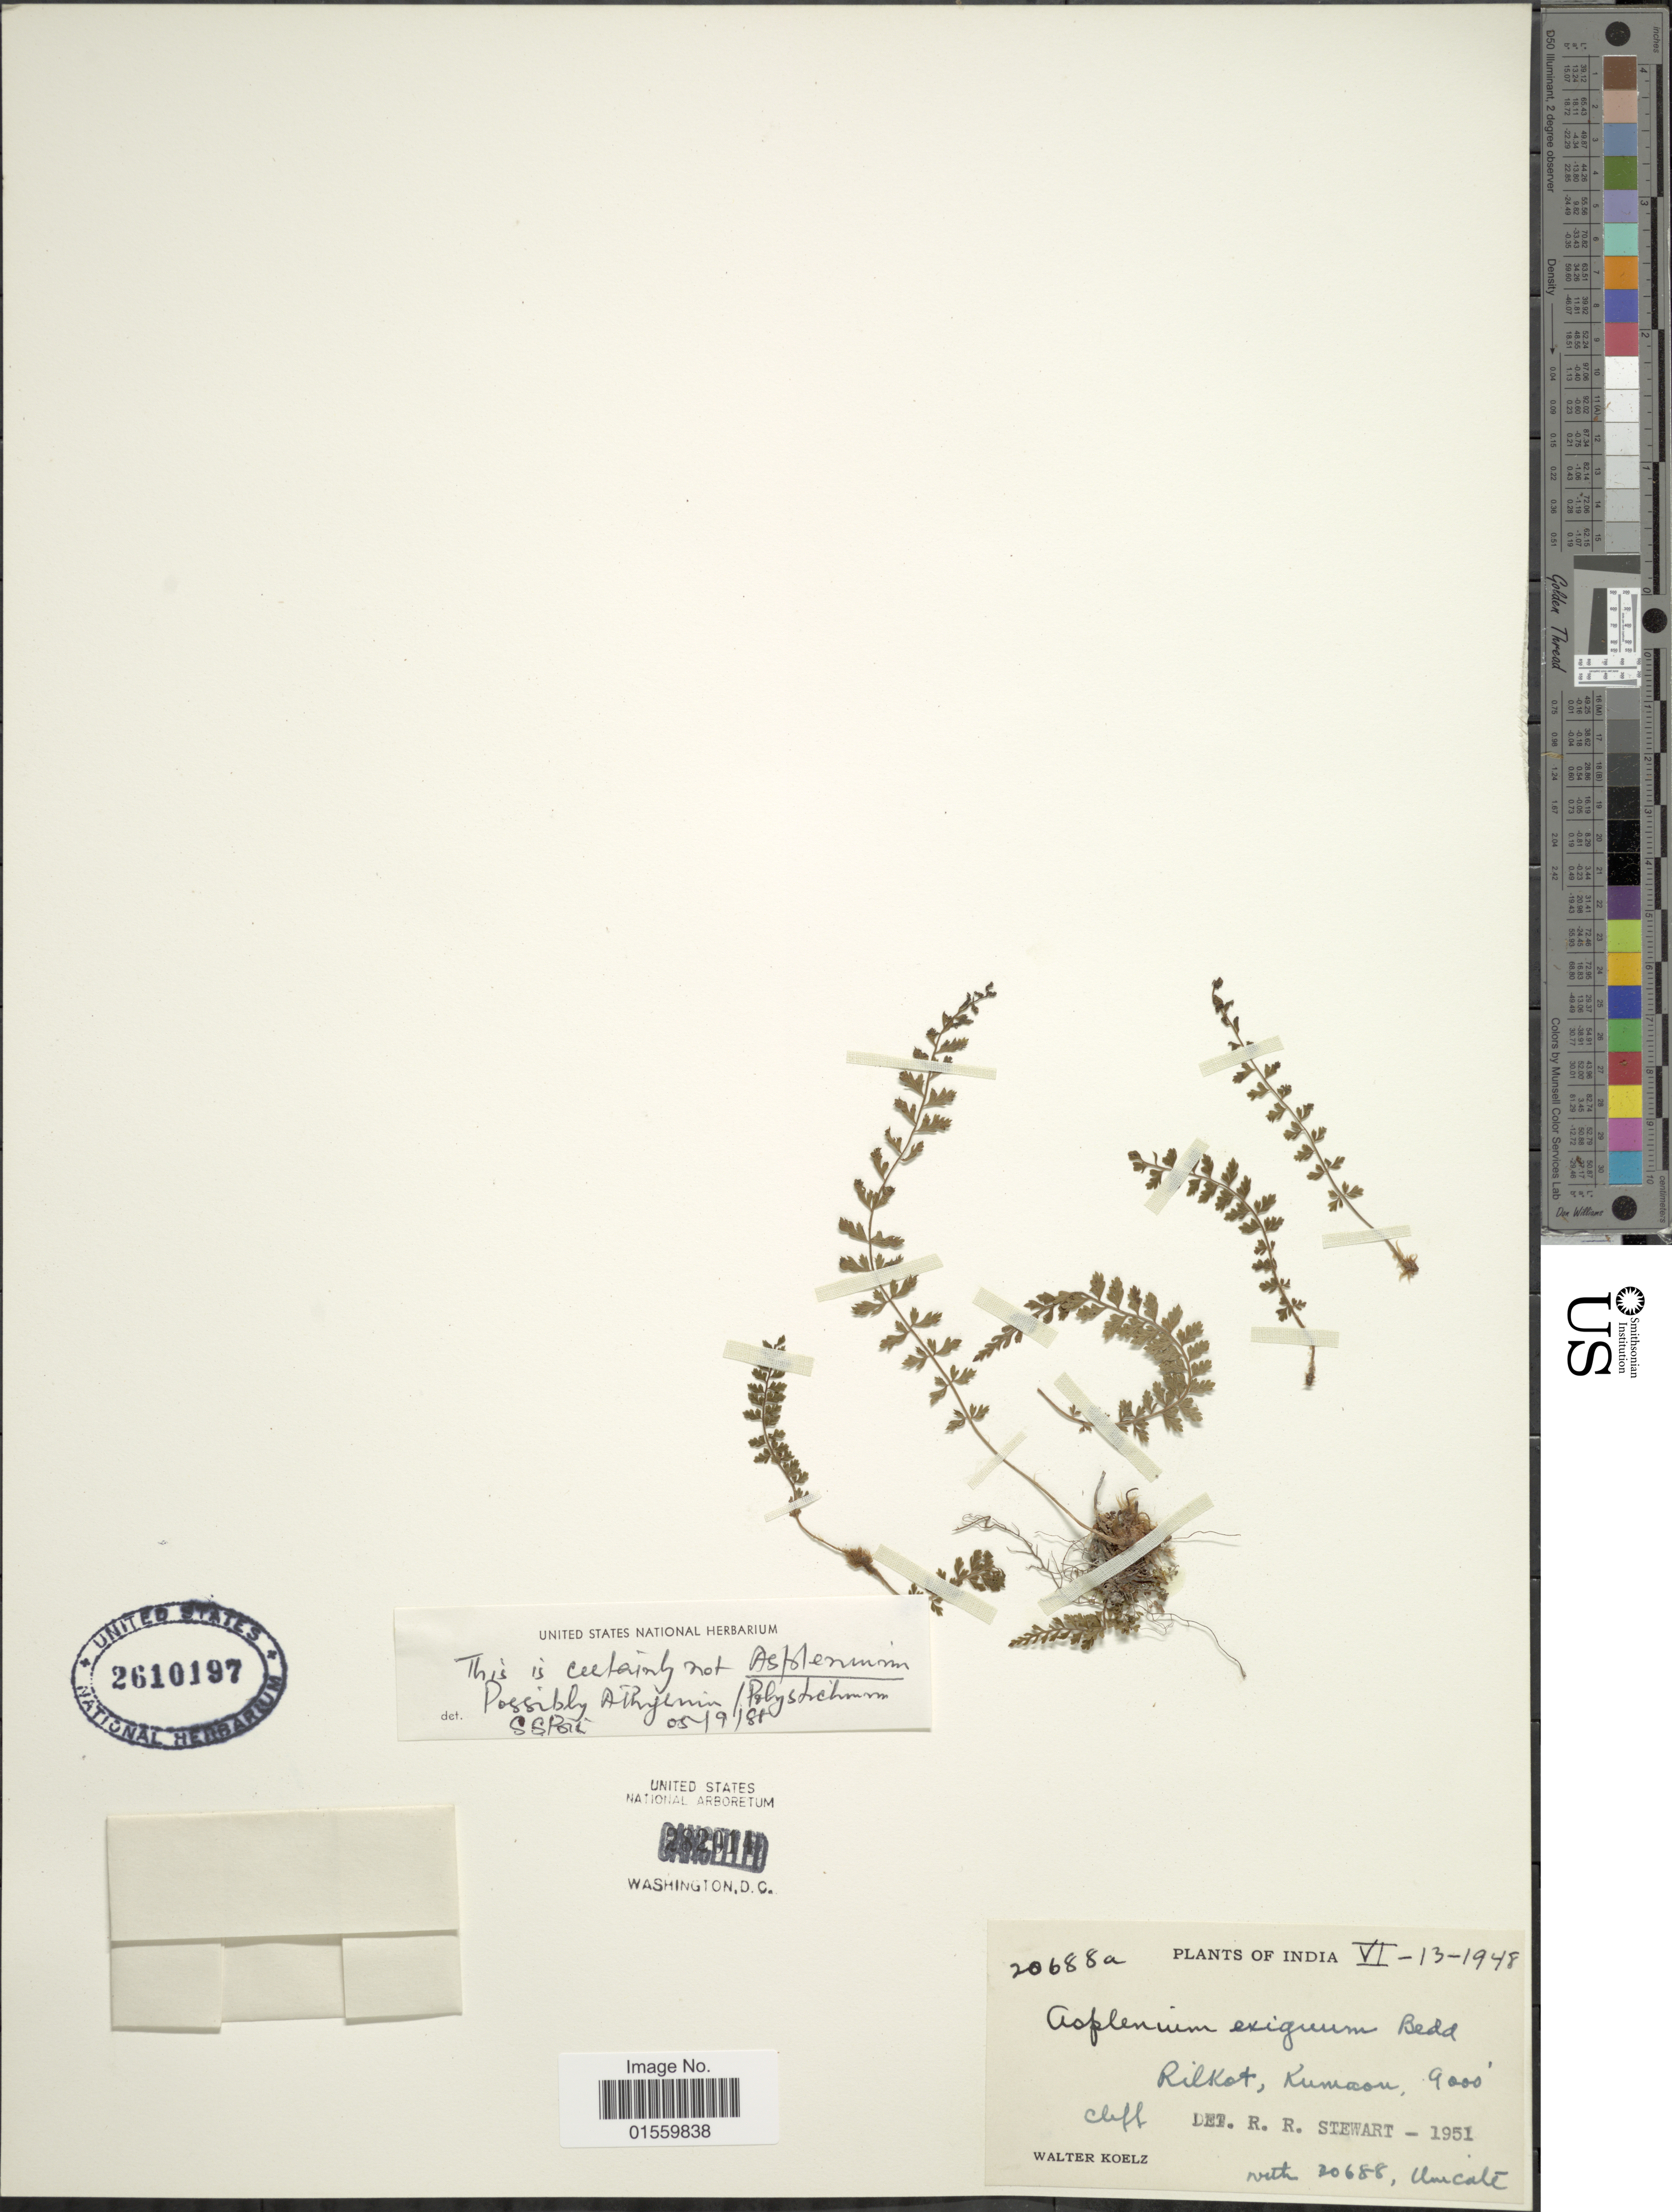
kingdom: Plantae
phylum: Tracheophyta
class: Polypodiopsida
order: Polypodiales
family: Dryopteridaceae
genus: Polystichum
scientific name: Polystichum sp.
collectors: W. N. Koelz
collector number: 20688a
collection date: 1948-06-13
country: India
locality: Rilkot, Kumaon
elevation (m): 2743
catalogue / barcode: US 2610197